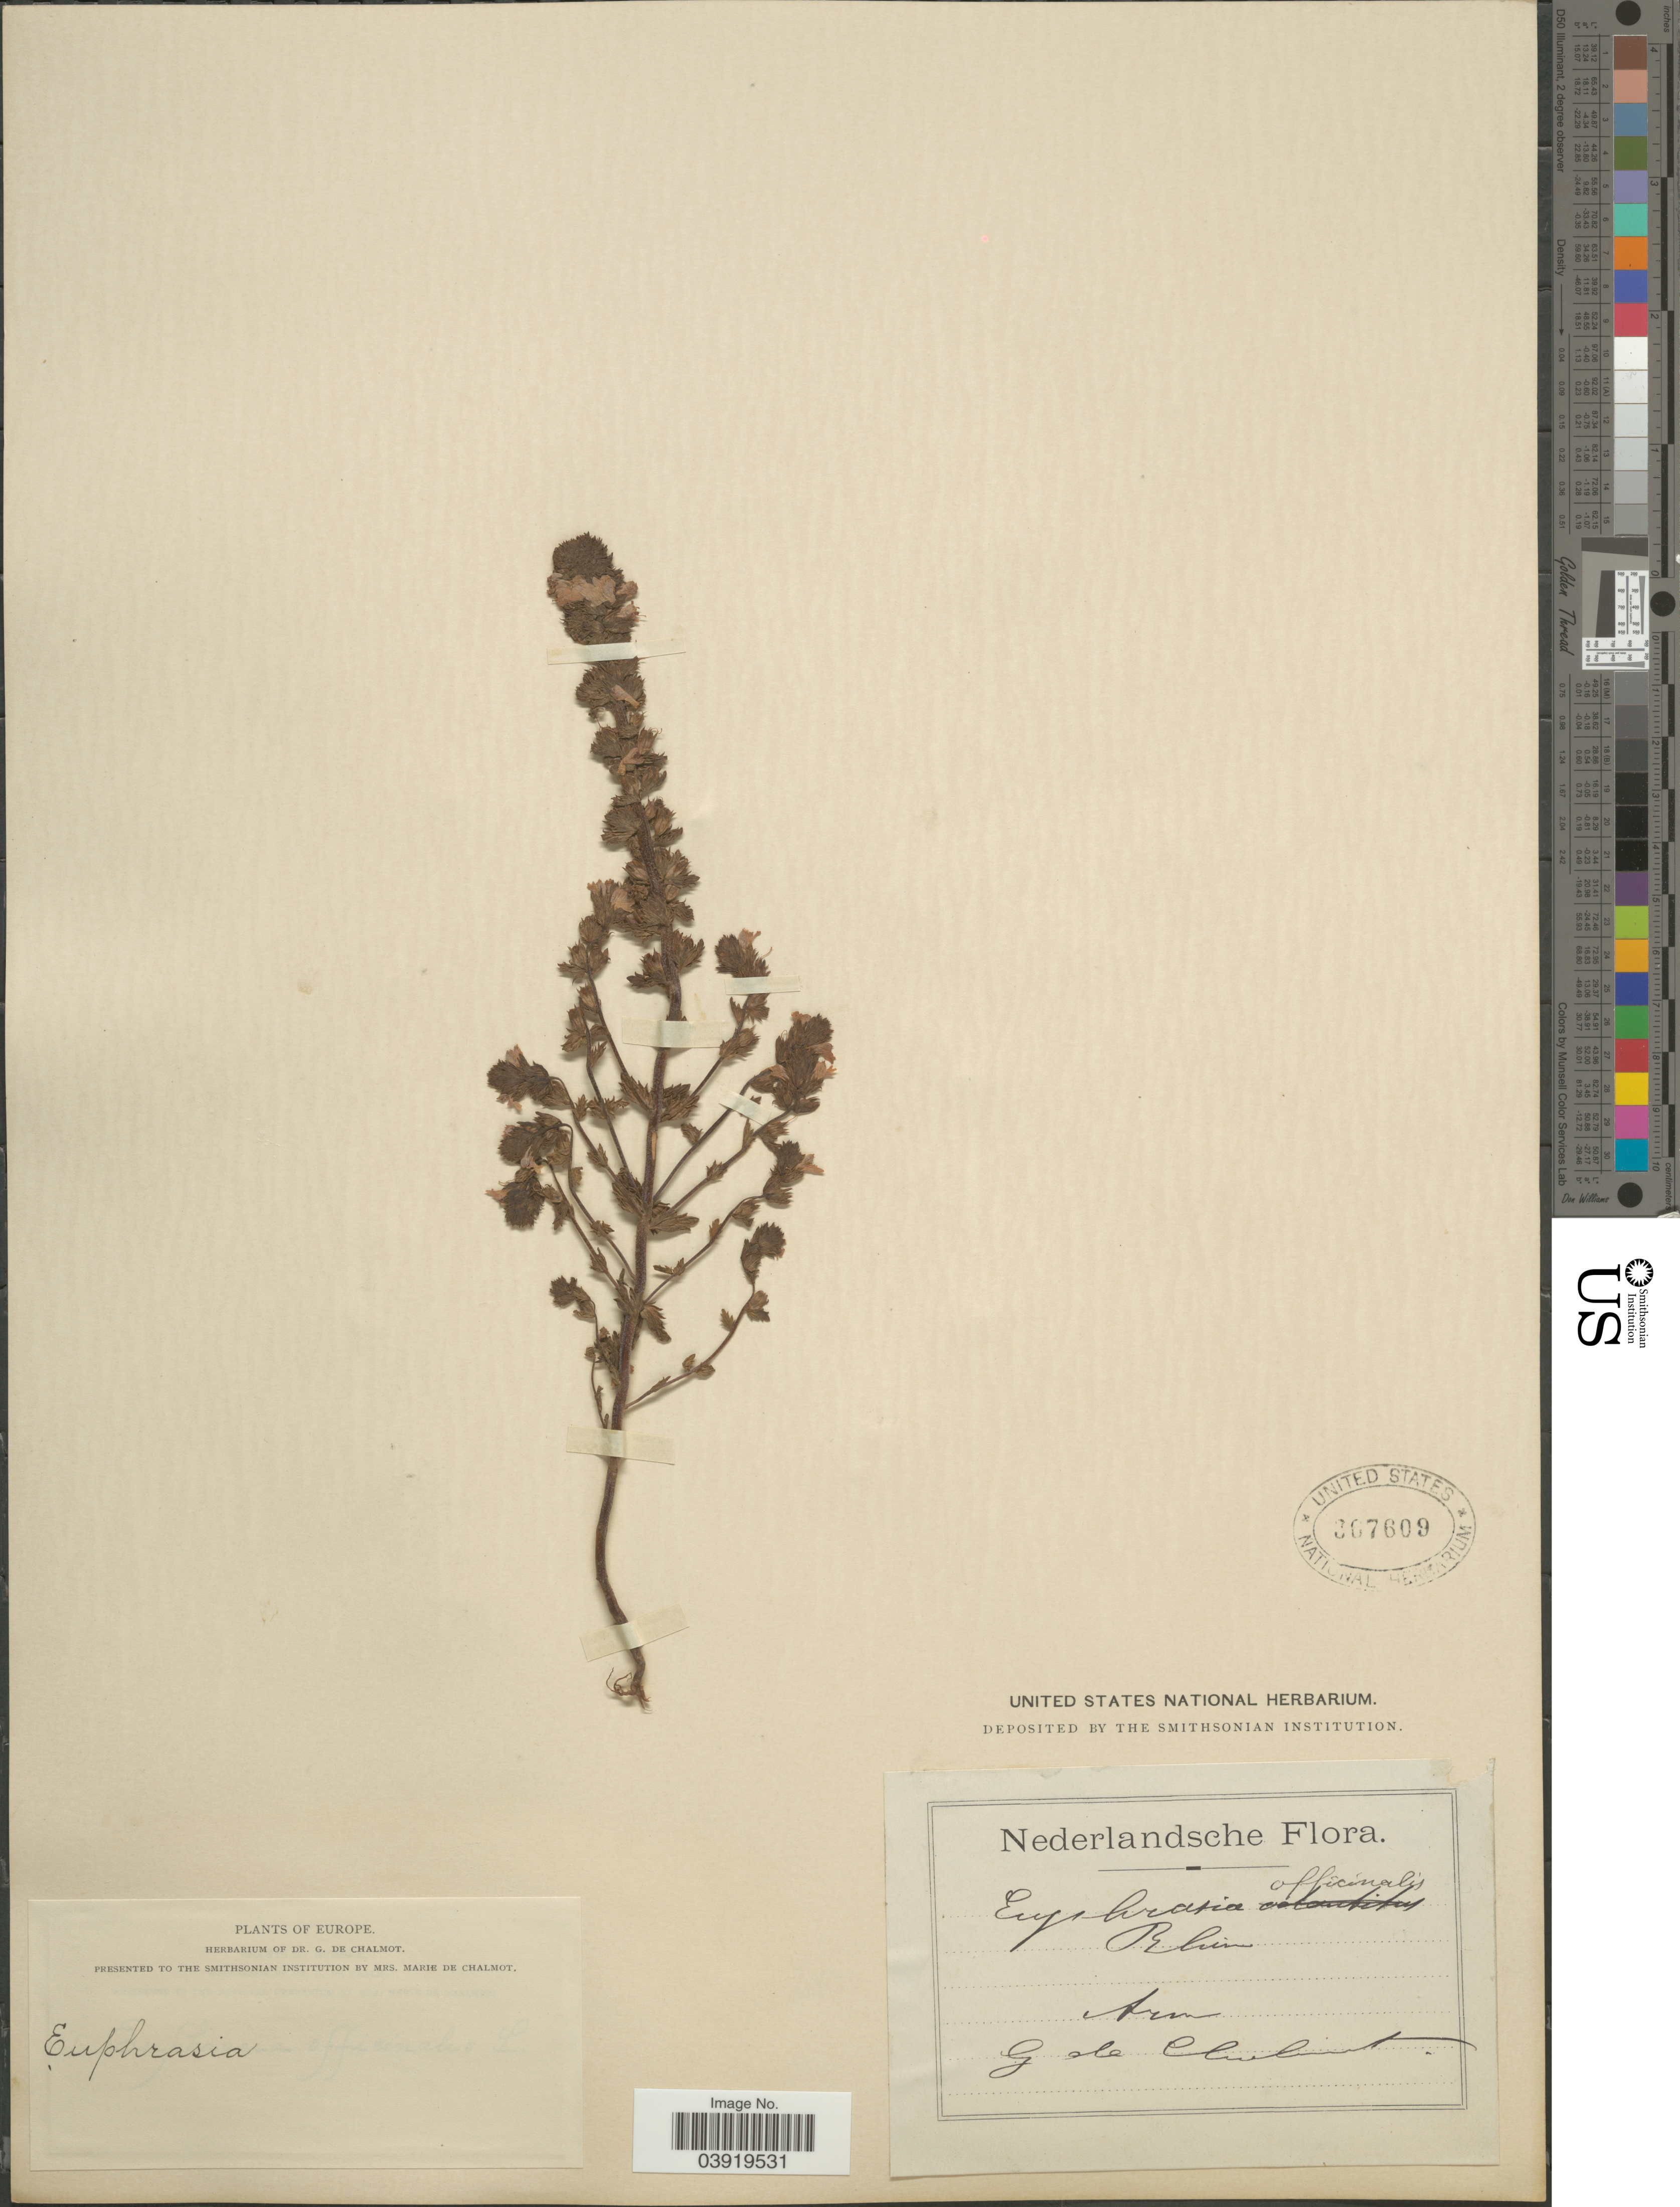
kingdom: Plantae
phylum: Tracheophyta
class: Magnoliopsida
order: Lamiales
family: Orobanchaceae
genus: Euphrasia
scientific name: Euphrasia officinalis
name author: L.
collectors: G. de Chalmot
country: Netherlands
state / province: Gelderland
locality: Arn.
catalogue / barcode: US 367609